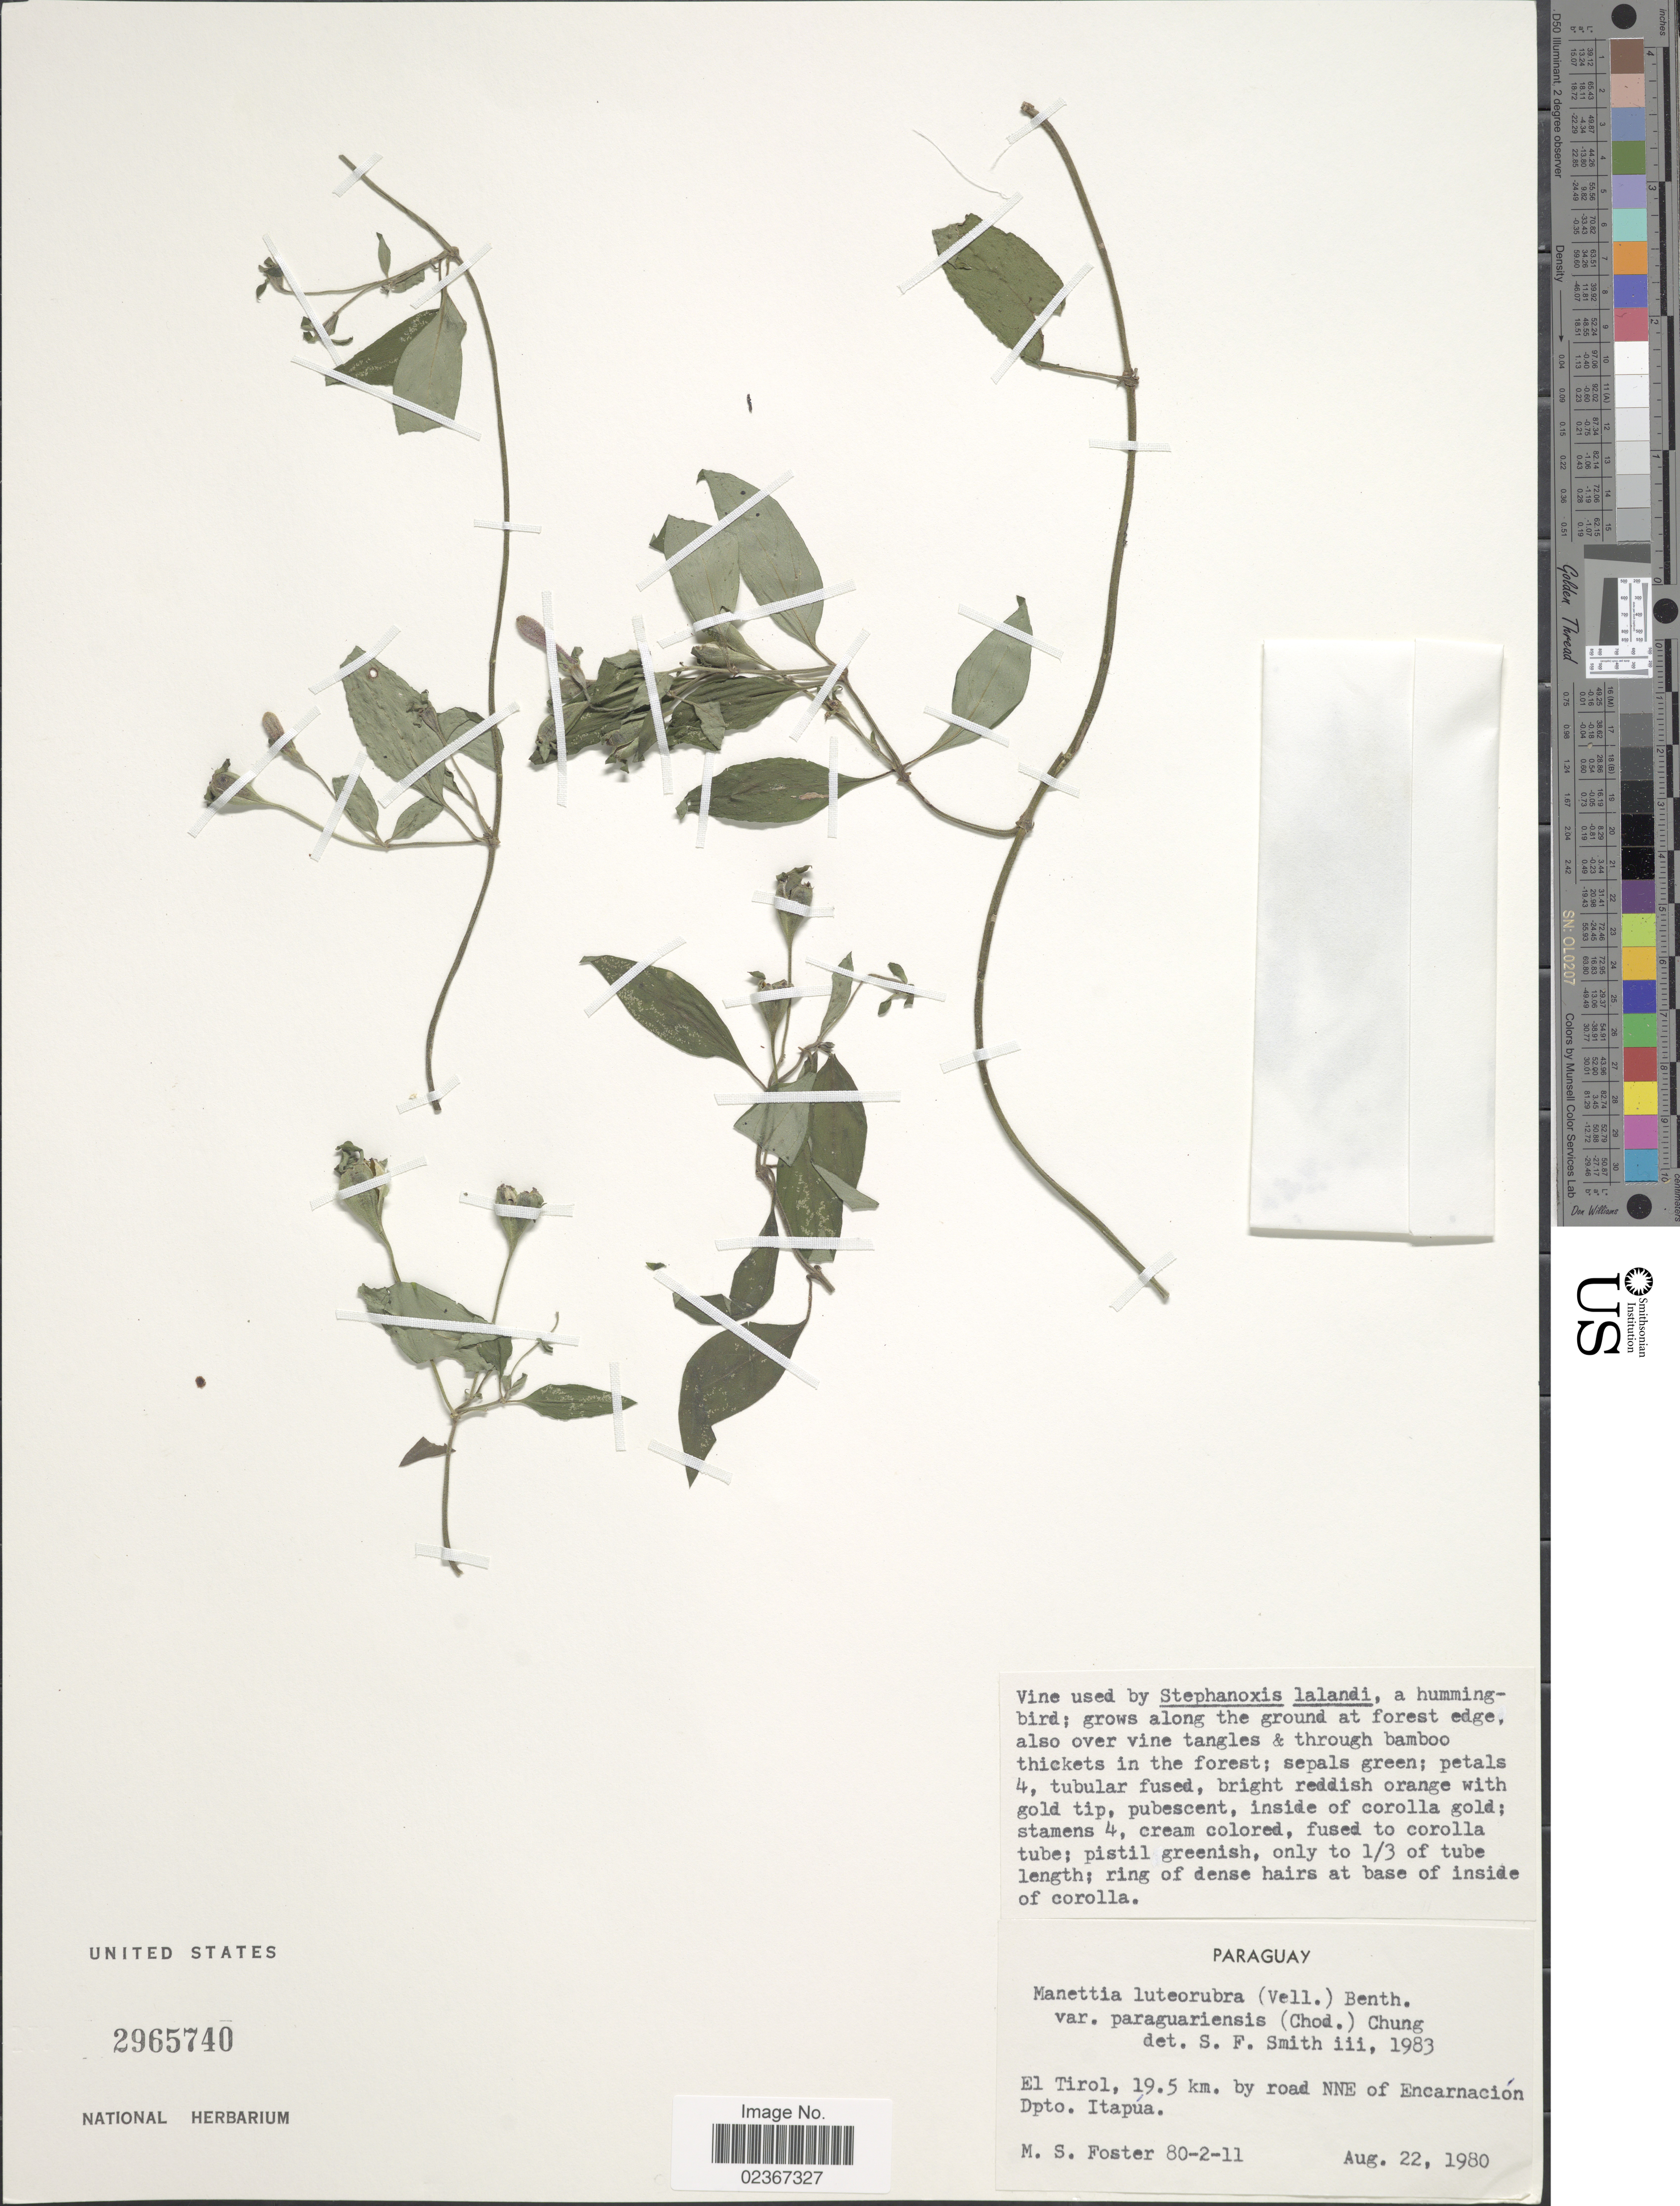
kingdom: Plantae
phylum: Tracheophyta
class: Magnoliopsida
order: Gentianales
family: Rubiaceae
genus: Manettia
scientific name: Manettia luteorubra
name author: (Vell.) Benth.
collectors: M. Foster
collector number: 80-2-11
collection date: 1980-08-22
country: Paraguay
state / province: Itapua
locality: El Tirol, 19.5 km. by road NNE of Encarnacion. Dpto. Itapua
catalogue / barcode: US 2965740